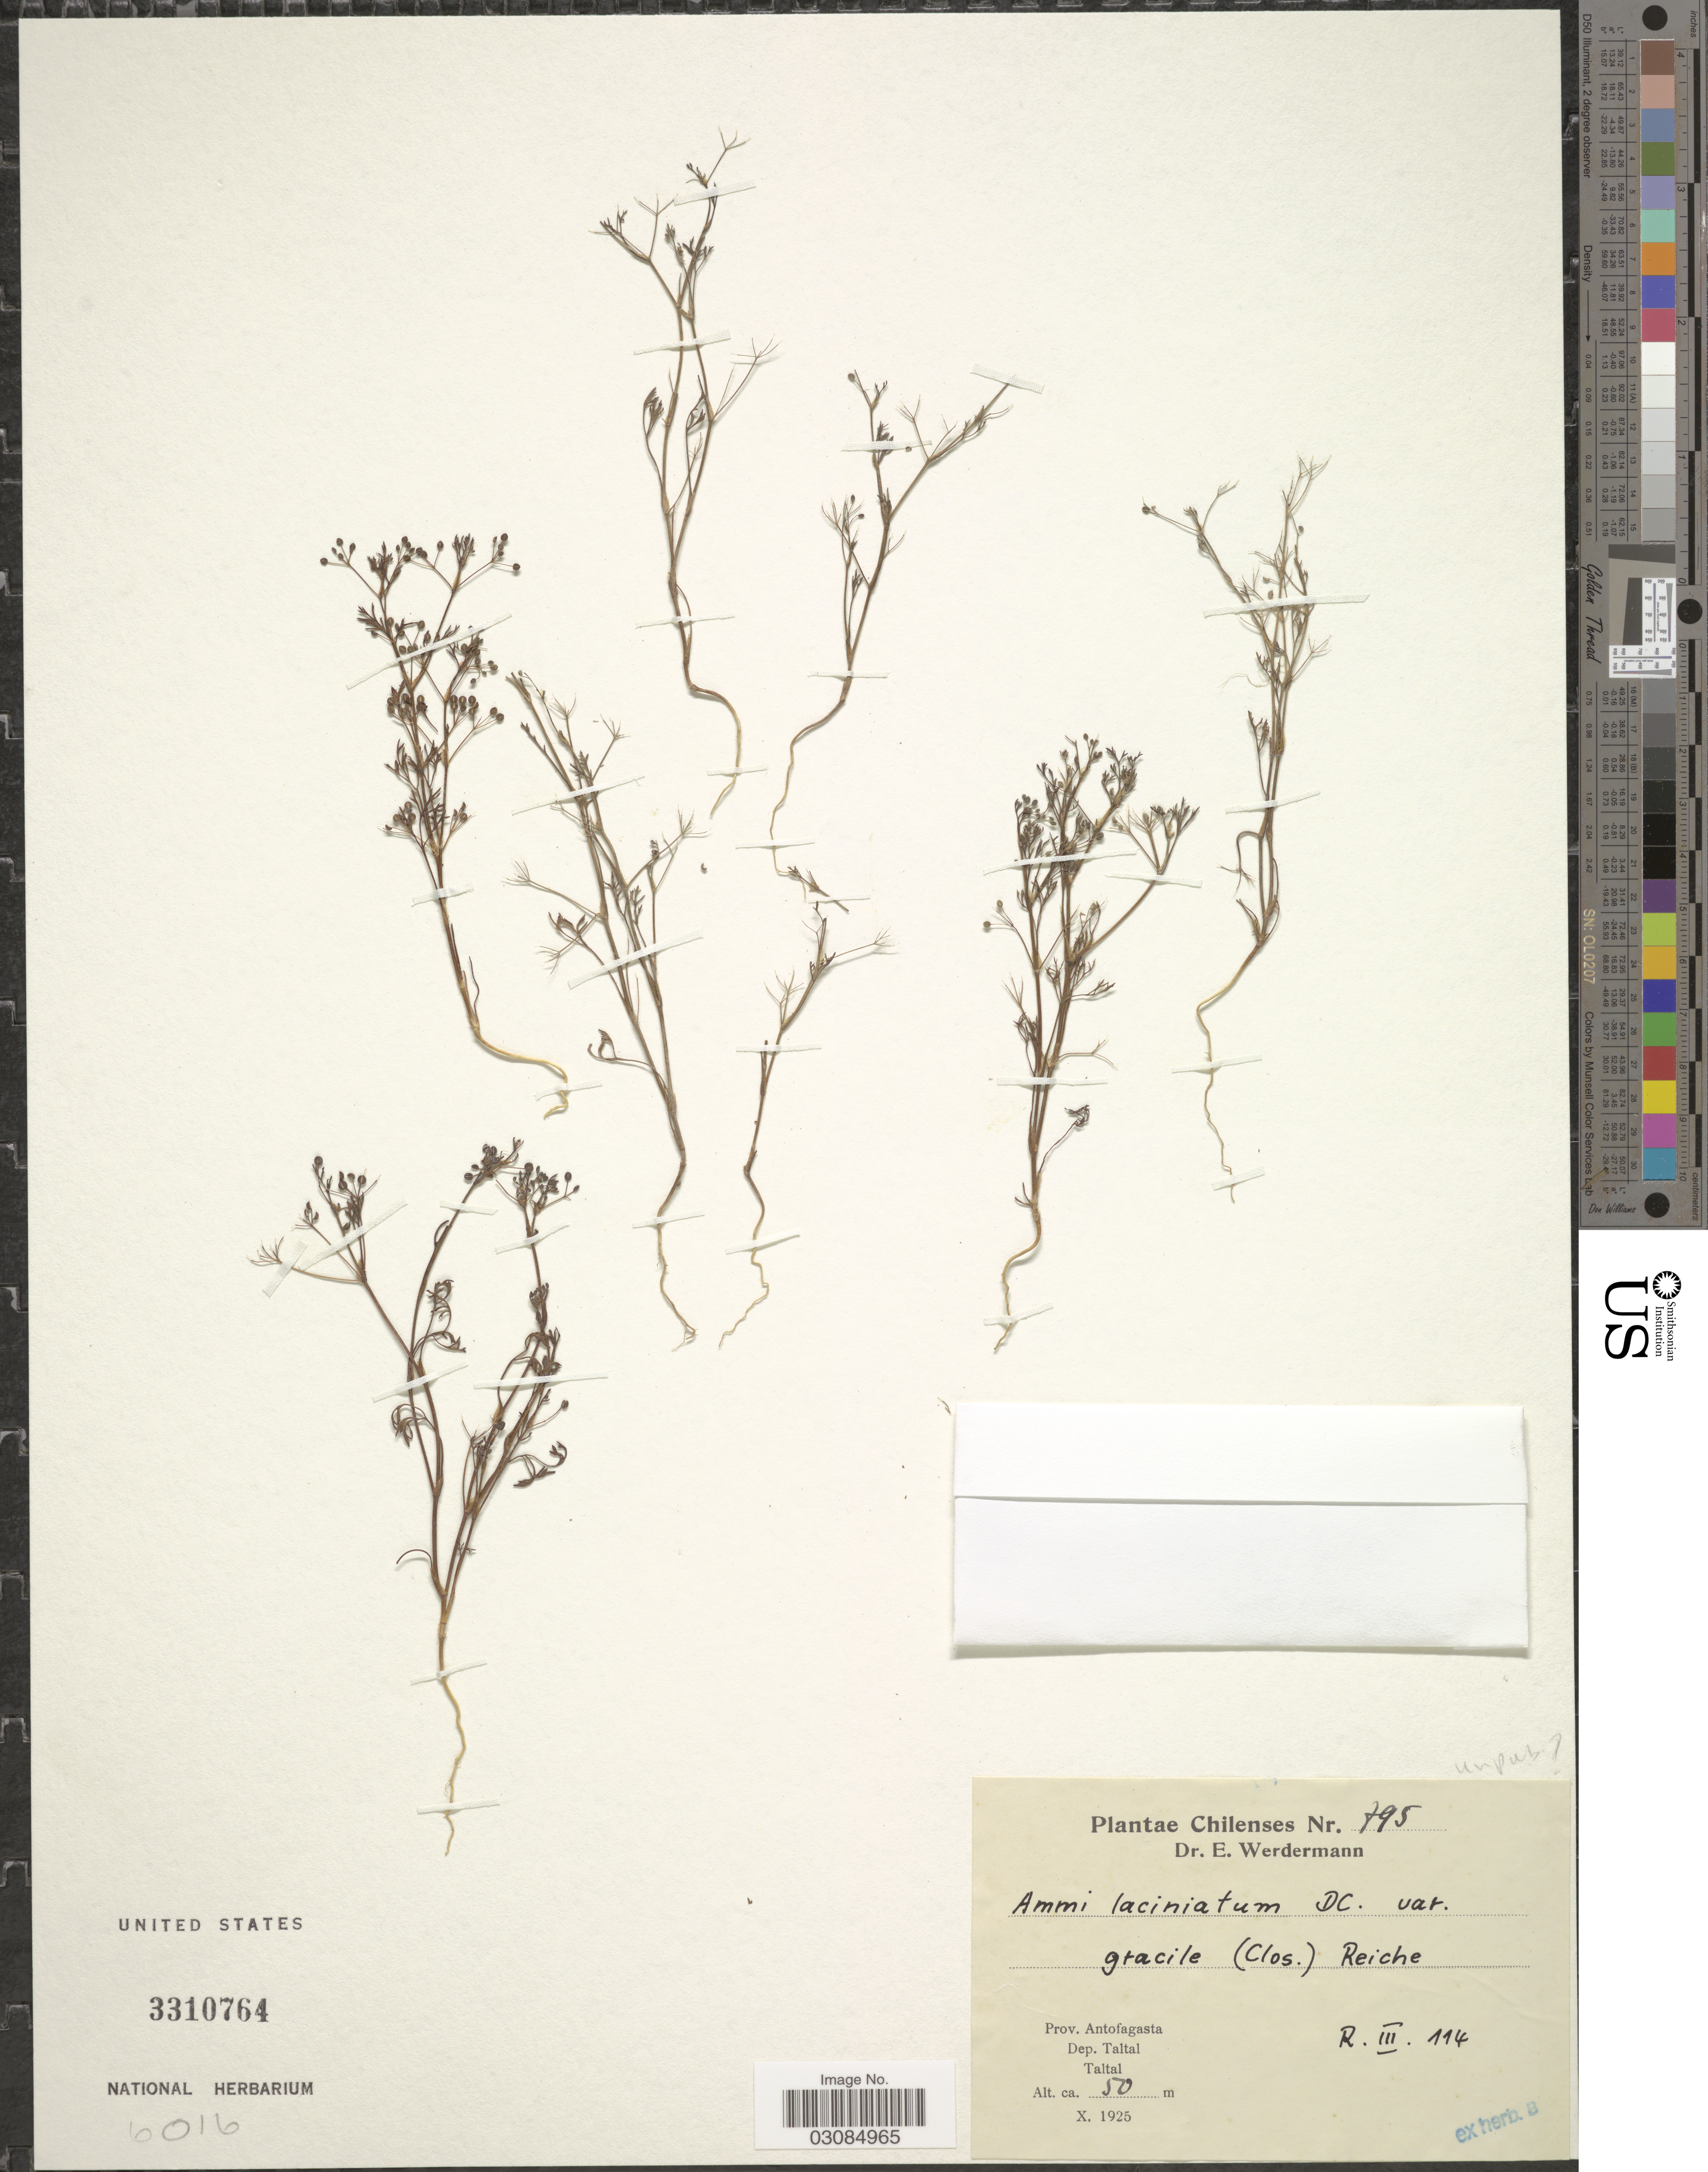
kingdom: Plantae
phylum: Tracheophyta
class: Magnoliopsida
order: Apiales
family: Apiaceae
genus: Apium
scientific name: Apium laciniatum var. gracile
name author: (Clos) Reiche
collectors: E. Werdermann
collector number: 795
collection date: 1925-10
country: Chile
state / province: Antofagasta (II)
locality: Prov. Antofagasta. Dep. Taltal. Taltal.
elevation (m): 50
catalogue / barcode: US 3310764